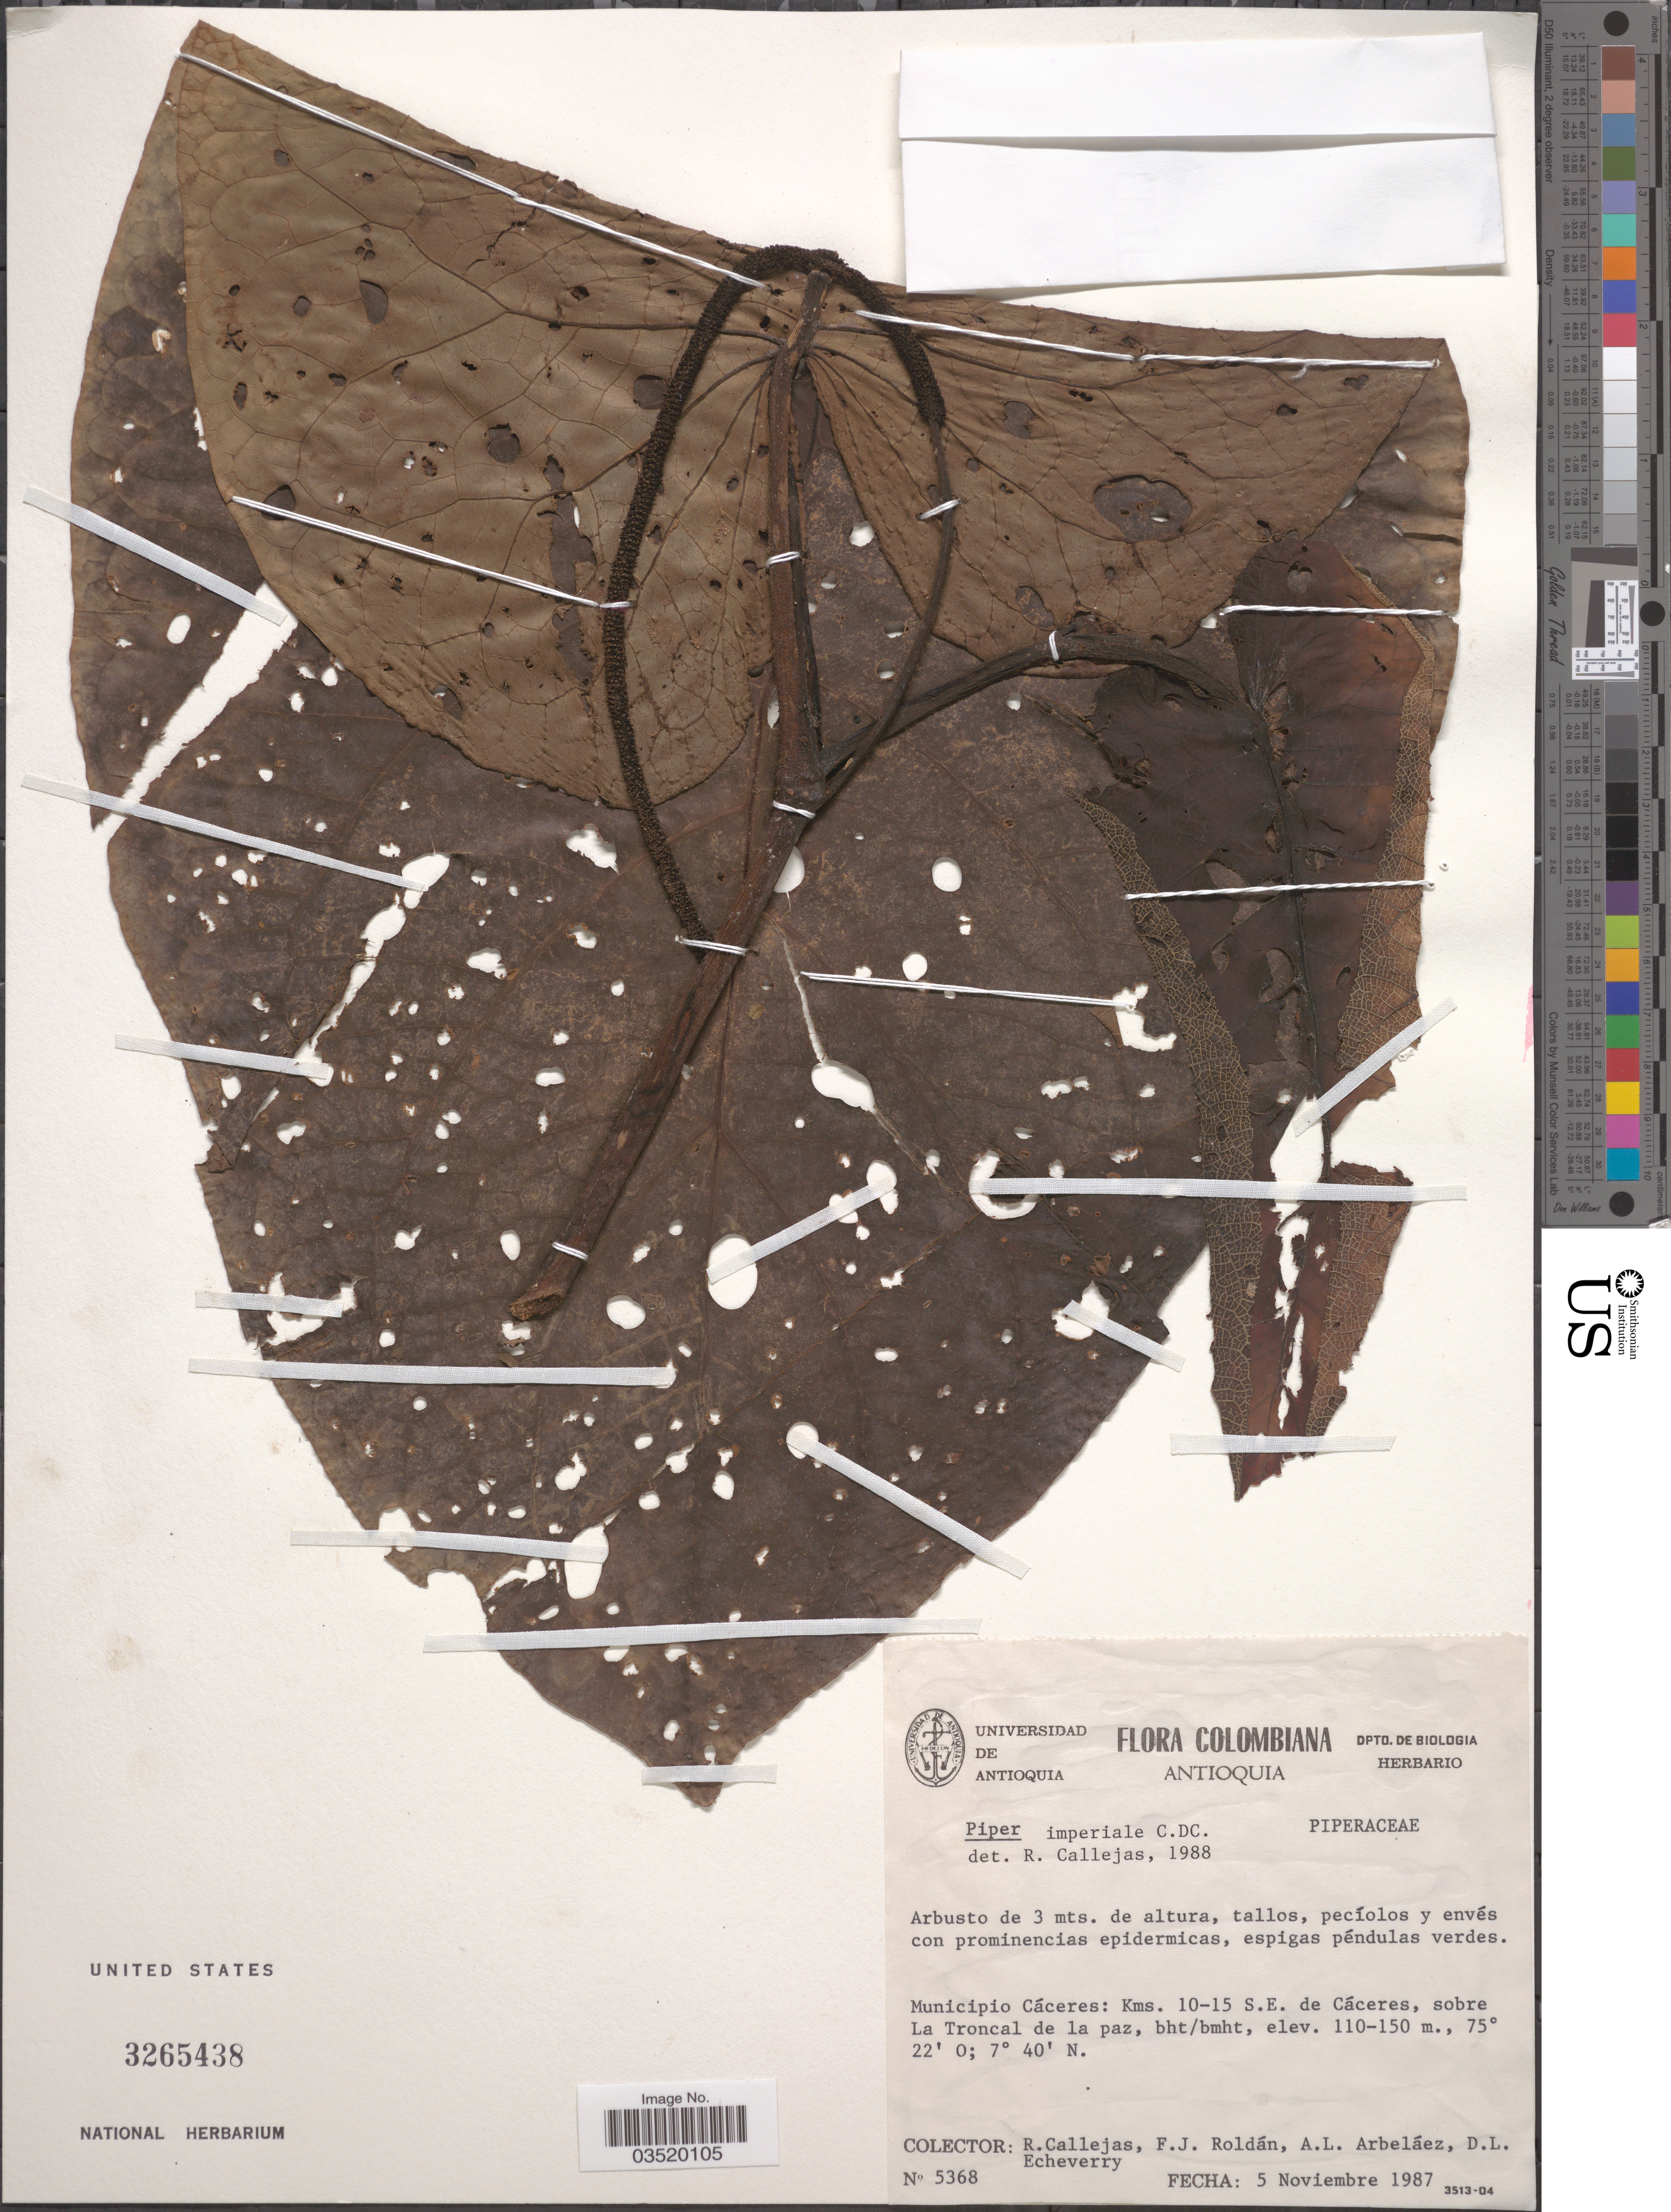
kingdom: Plantae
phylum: Tracheophyta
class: Magnoliopsida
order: Piperales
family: Piperaceae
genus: Piper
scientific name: Piper imperiale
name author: (Miq.) C. DC.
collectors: R. Callejas, F. J. Roldán, A. Arbeláez Alvarez & D. Echeverry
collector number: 5368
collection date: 1987-11-05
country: Colombia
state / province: Antioquia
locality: Municipio Cáceres: Kms. 10-15 S.E. de Cáceres, sobre La Troncal de la paz, bht/bmht.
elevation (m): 110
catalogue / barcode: US 3265438